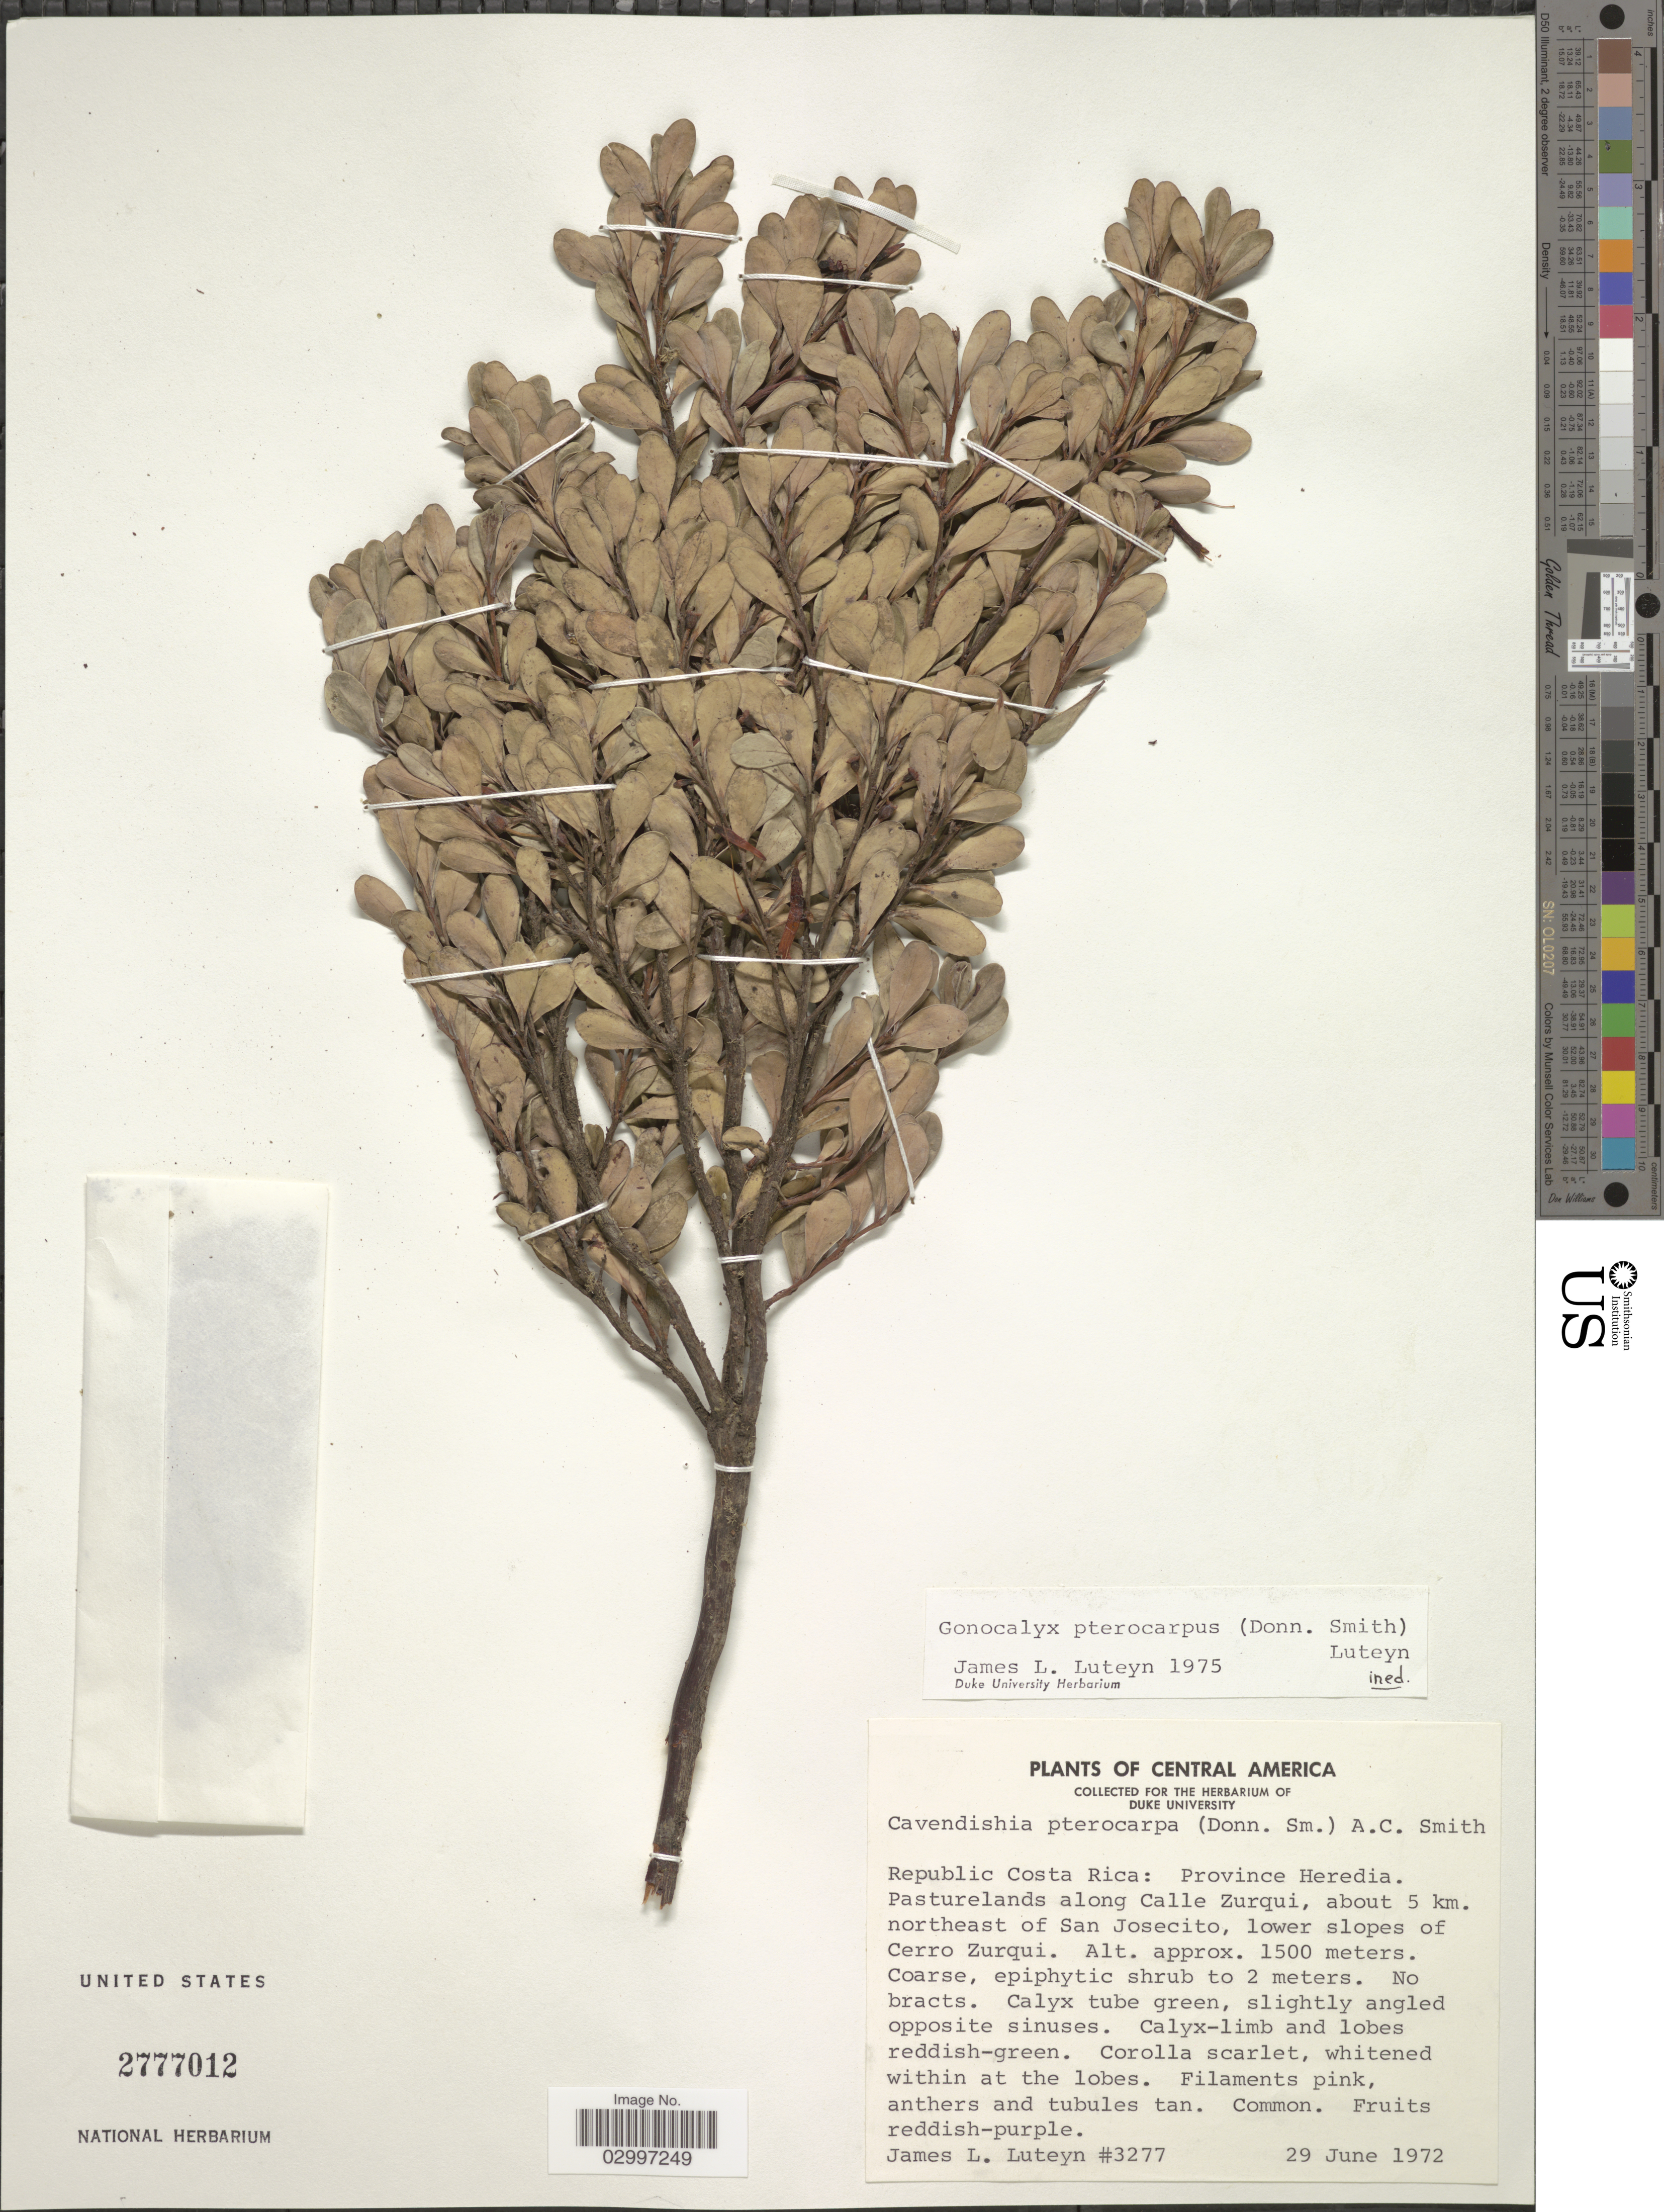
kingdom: Plantae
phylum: Tracheophyta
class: Magnoliopsida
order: Ericales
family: Ericaceae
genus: Gonocalyx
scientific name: Gonocalyx pterocarpus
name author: (Donn. Sm.) Luteyn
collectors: J. Luteyn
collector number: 3277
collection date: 1972-06-29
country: Costa Rica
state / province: Heredia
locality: Republic Costa Rica, Province Heredia, Pasturelands along Calle Zurqui, about 5 km. northeast of San Josecito, lower slopes of Cerro Zurqui.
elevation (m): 1500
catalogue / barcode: US 2777012